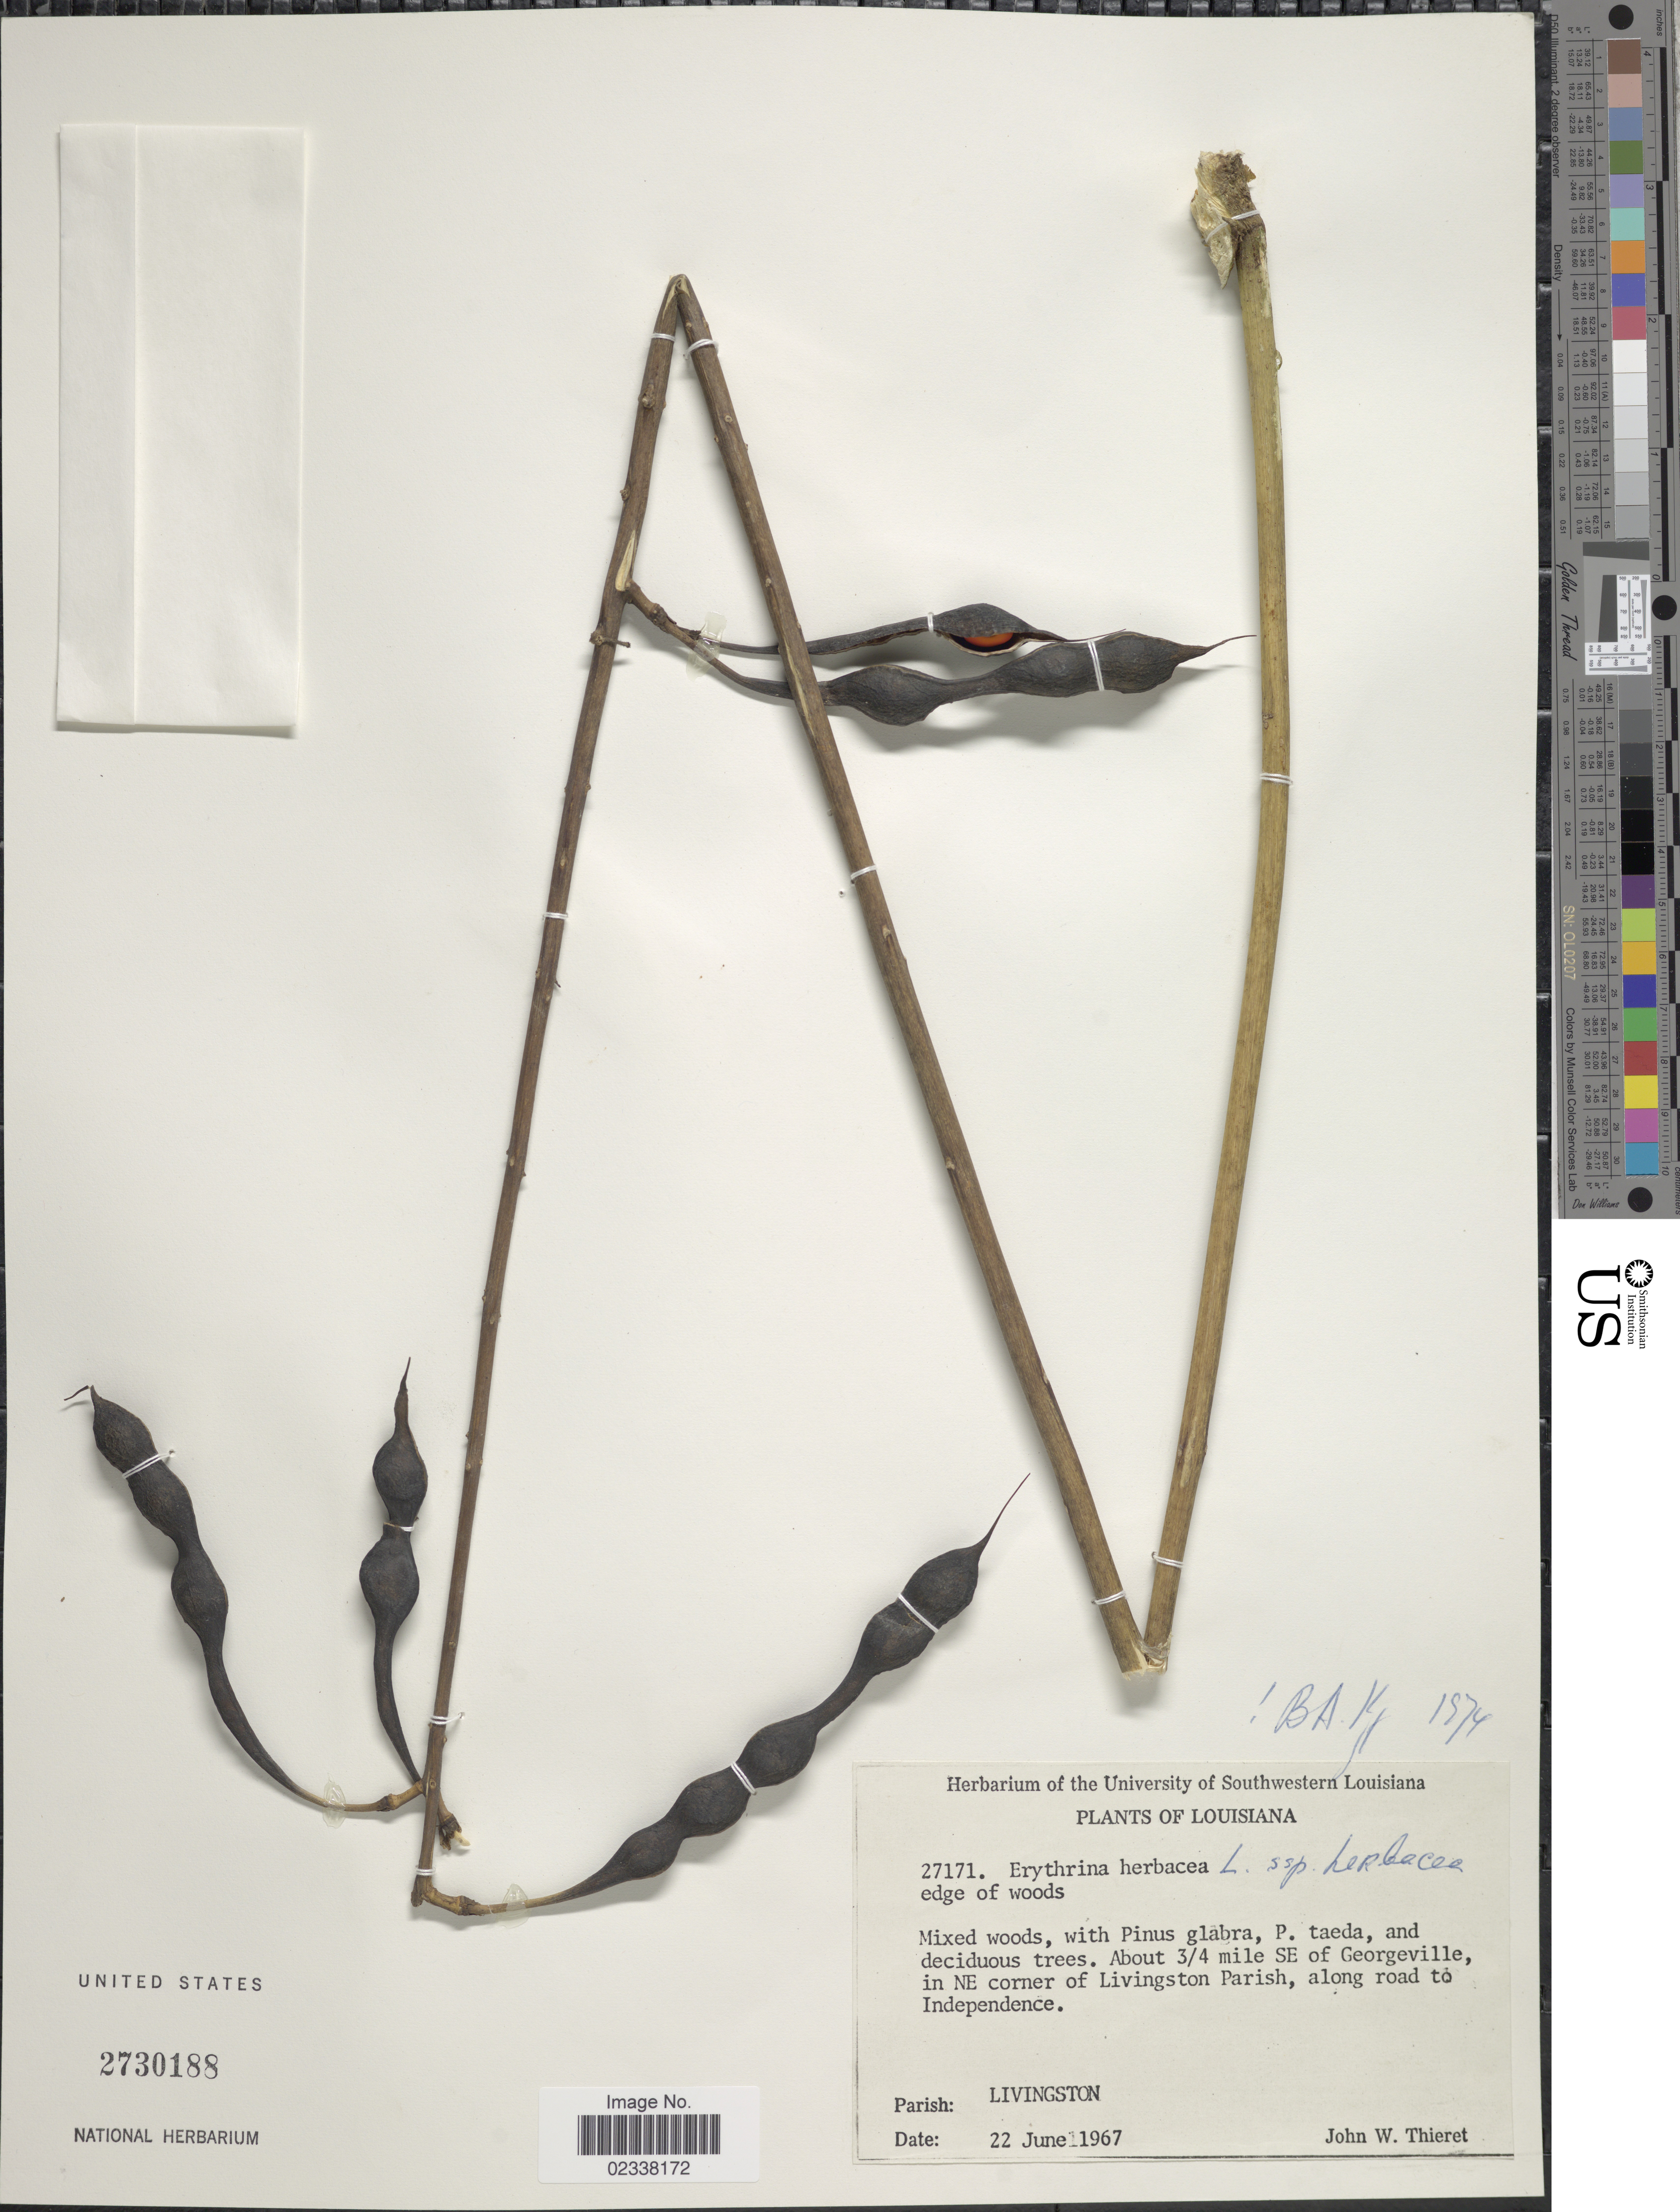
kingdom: Plantae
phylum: Tracheophyta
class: Magnoliopsida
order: Fabales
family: Fabaceae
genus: Erythrina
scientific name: Erythrina herbacea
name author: L.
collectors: J. W. Thieret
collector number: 27171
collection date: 1967-06-22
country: United States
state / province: Louisiana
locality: About 3/4 mile SE of Georgeville, in NE corner of Livingston Parish, along road to Independence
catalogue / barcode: US 2730188